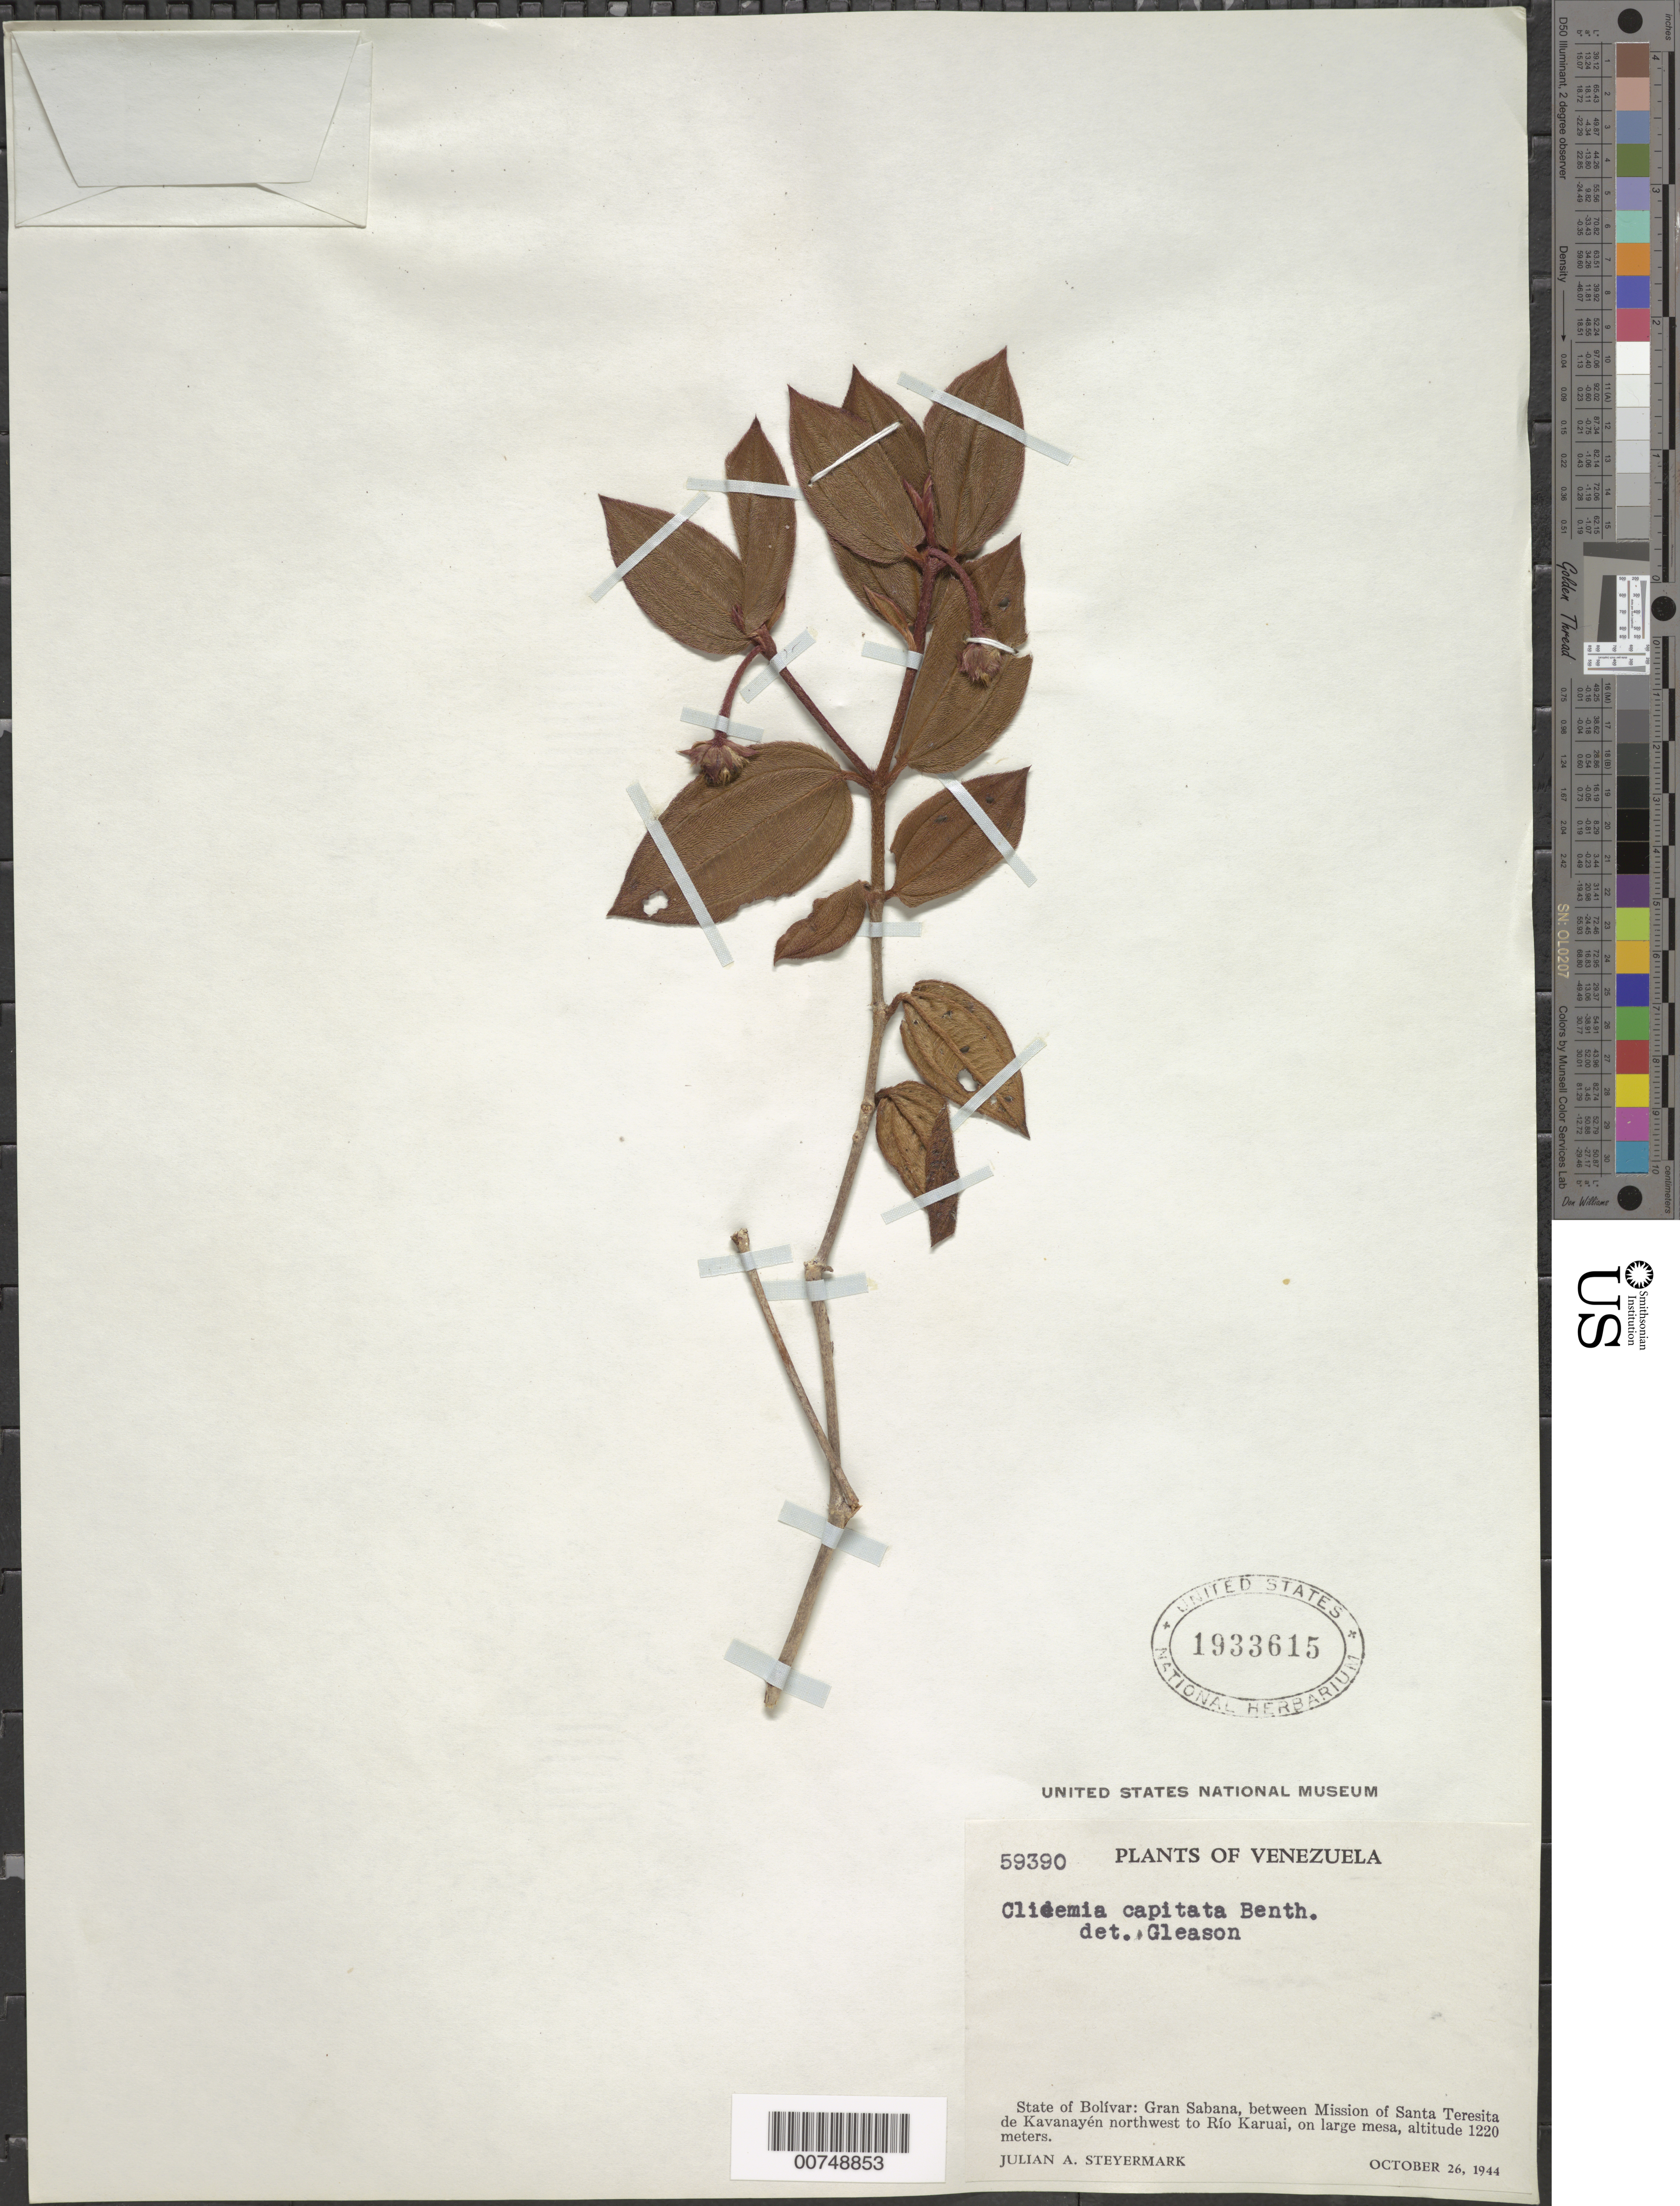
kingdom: Plantae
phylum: Tracheophyta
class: Magnoliopsida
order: Myrtales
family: Melastomataceae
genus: Clidemia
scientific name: Clidemia capitata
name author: Benth.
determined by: Gleason, H. A.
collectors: J. Steyermark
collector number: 59390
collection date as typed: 26-Oct-44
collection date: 1944-10-26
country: Venezuela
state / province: Bolívar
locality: Gran Sabana, between Mission of Santa Teresita de Kavanayén NW to Río Karuai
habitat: Large mesa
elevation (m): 1220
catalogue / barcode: US 1933615